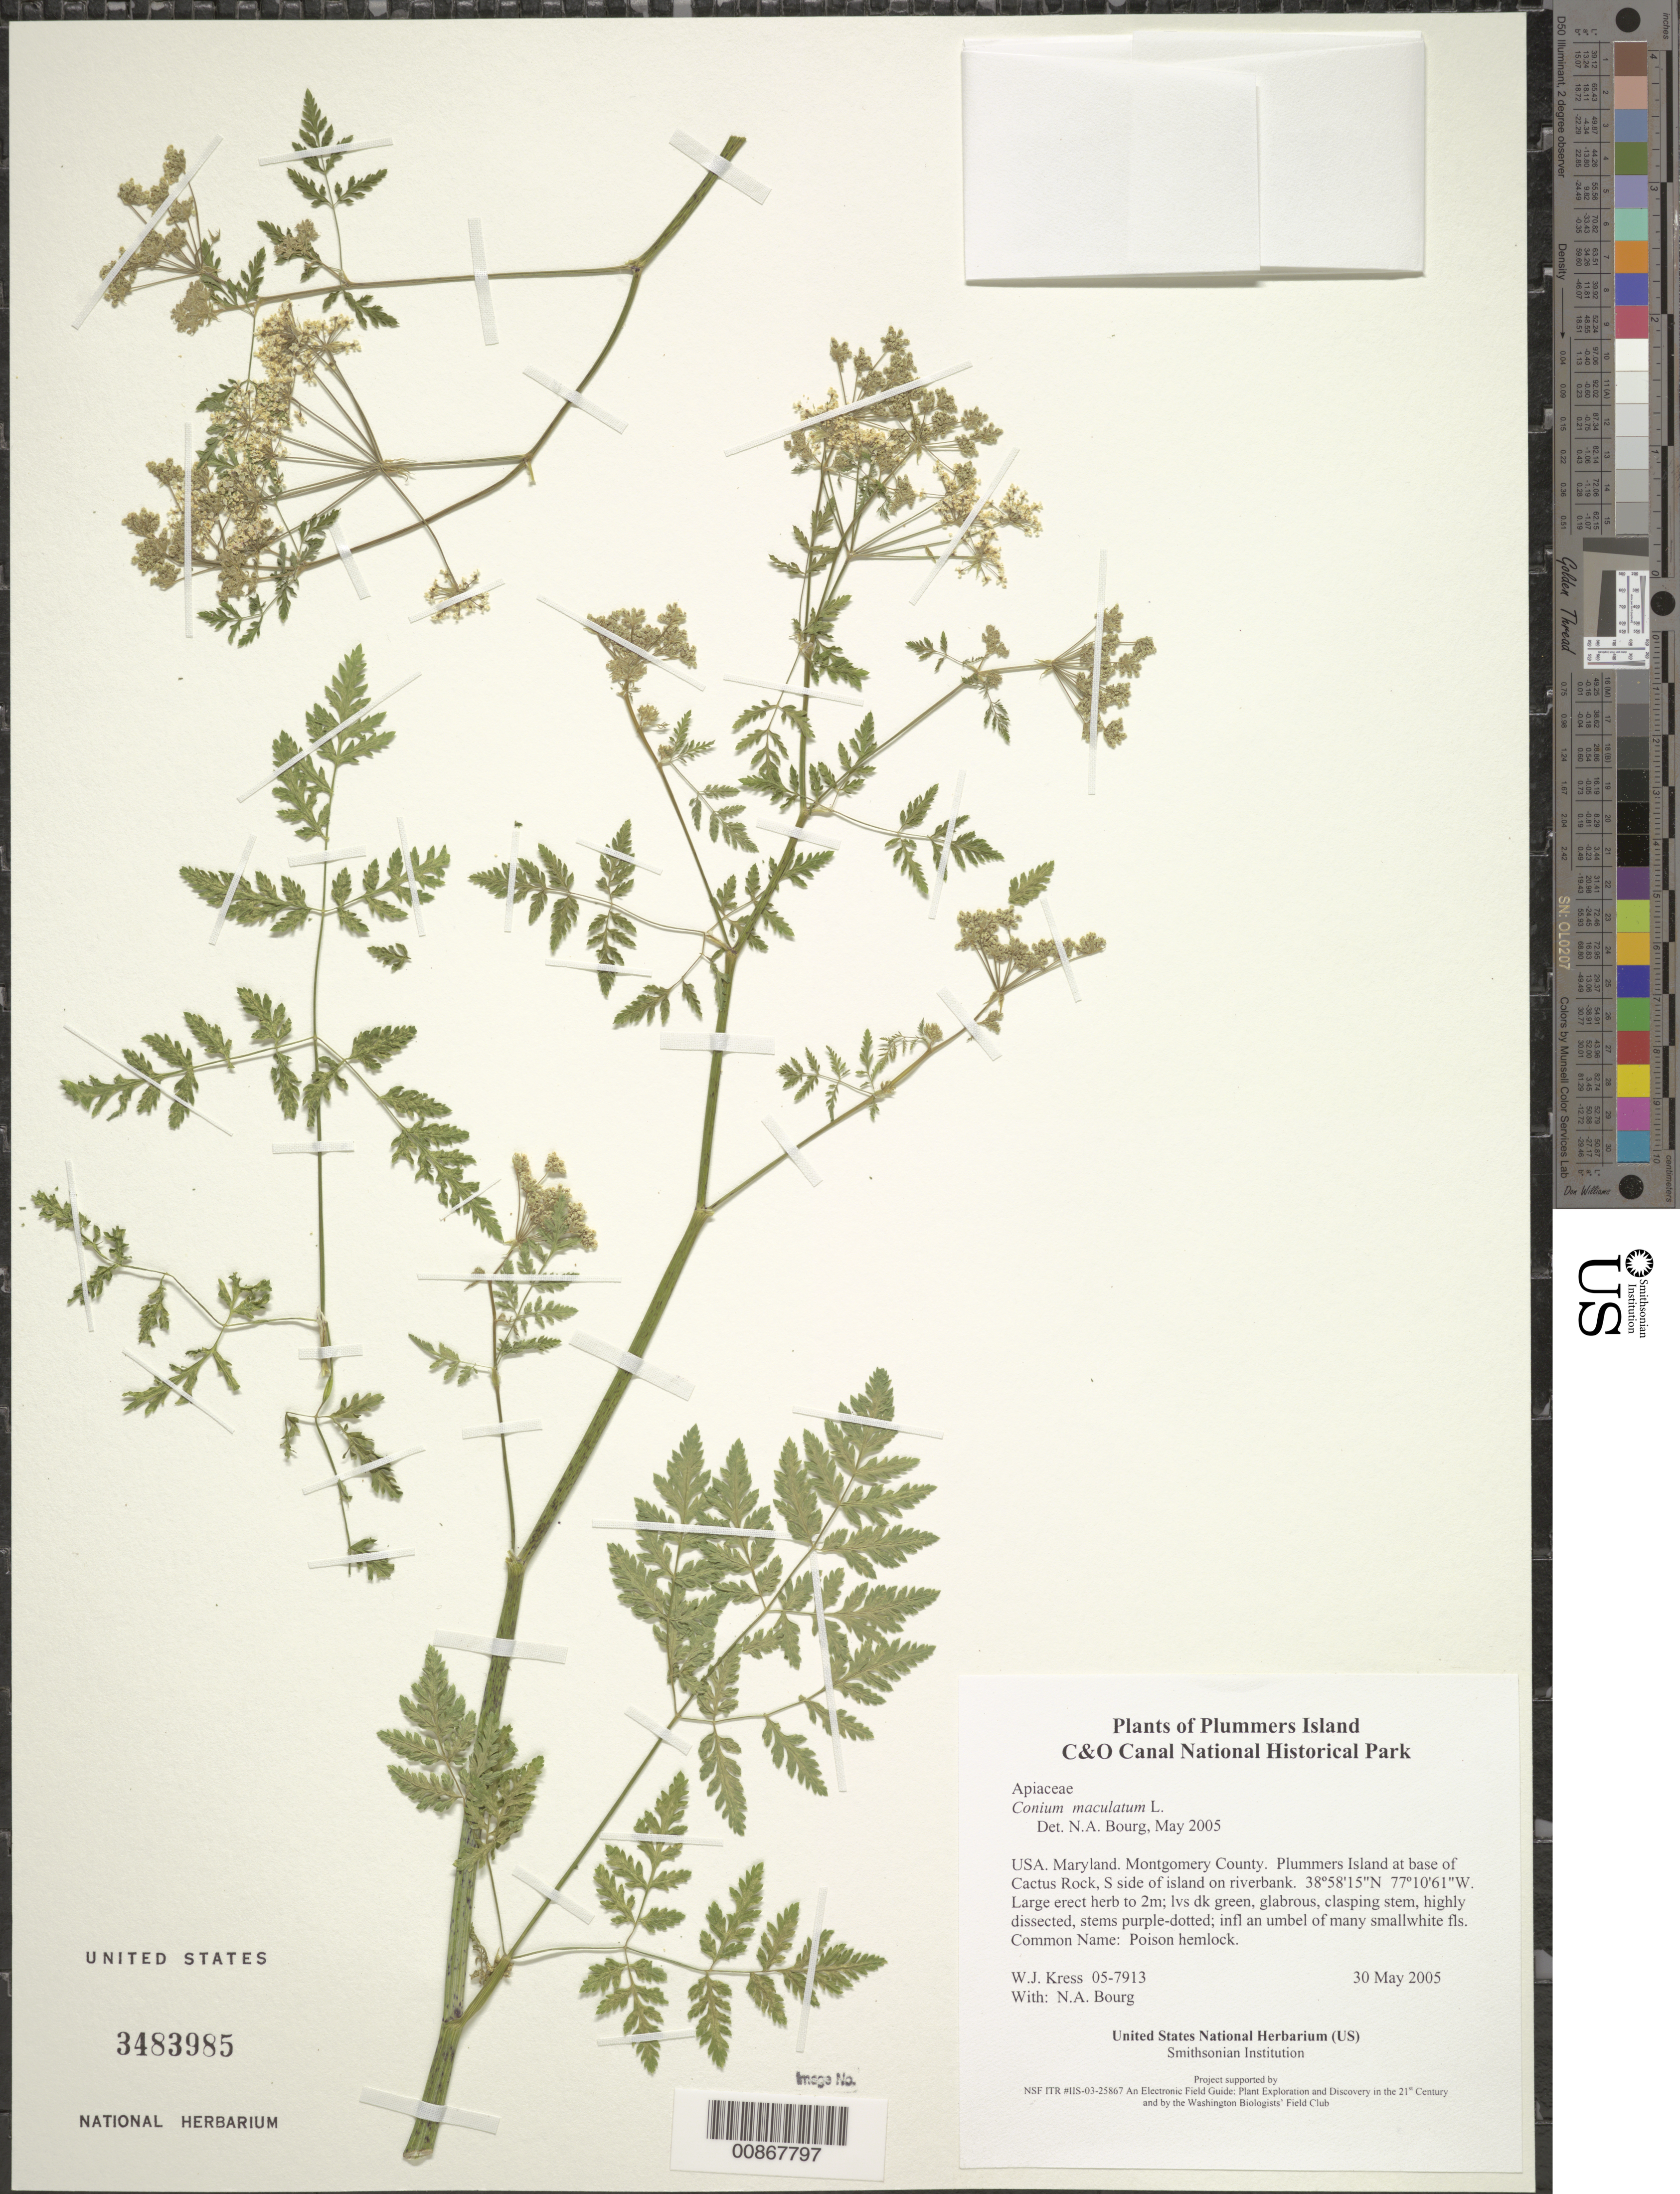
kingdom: Plantae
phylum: Tracheophyta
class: Magnoliopsida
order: Apiales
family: Apiaceae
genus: Conium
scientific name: Conium maculatum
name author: L.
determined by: Bourg, N. A.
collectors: W. J. Kress & N. A. Bourg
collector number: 05-7913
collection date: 2005-05-30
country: United States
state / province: Maryland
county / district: Montgomery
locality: Chesapeake and Ohio Canal National Historical Park, Plummers Island at base of Cactus Rock, S side of island on riverbank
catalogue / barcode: US 3483985